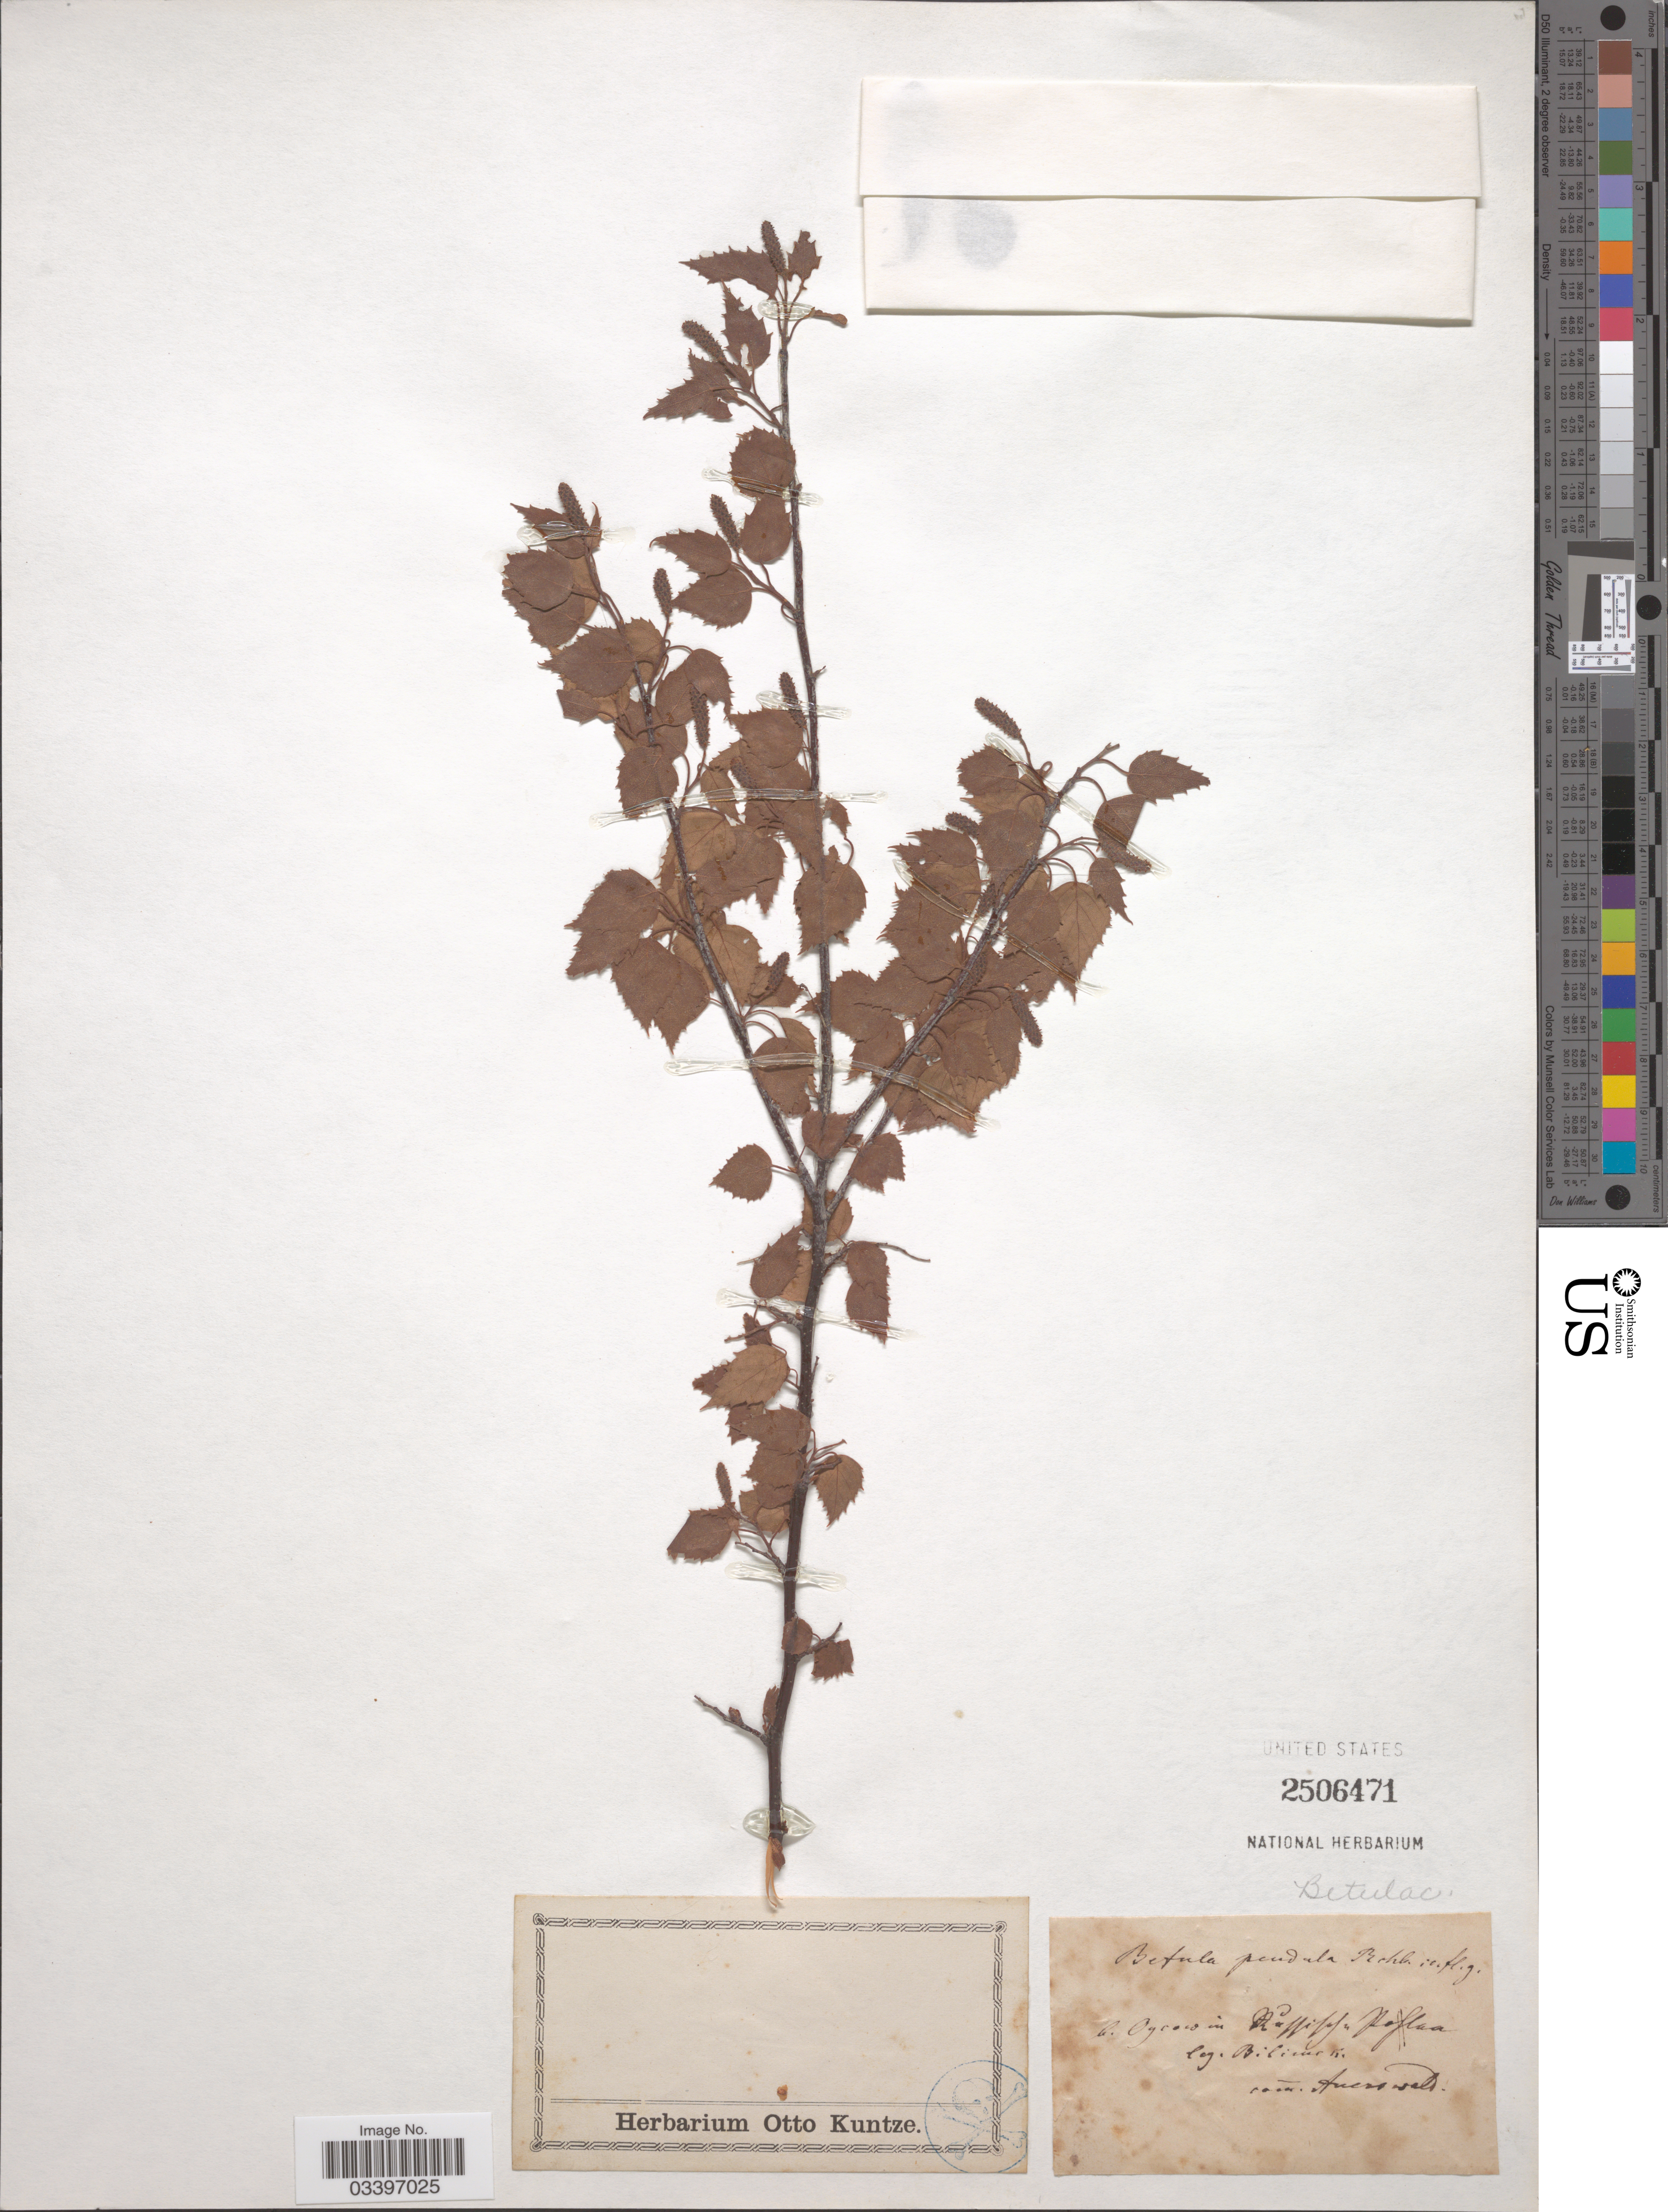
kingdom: Plantae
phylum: Tracheophyta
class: Magnoliopsida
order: Fagales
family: Betulaceae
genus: Betula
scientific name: Betula pendula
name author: Roth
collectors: -. Bilimek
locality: B. Oycow in Raffitafu Poflaa. [interpreted]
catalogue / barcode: US 2506471